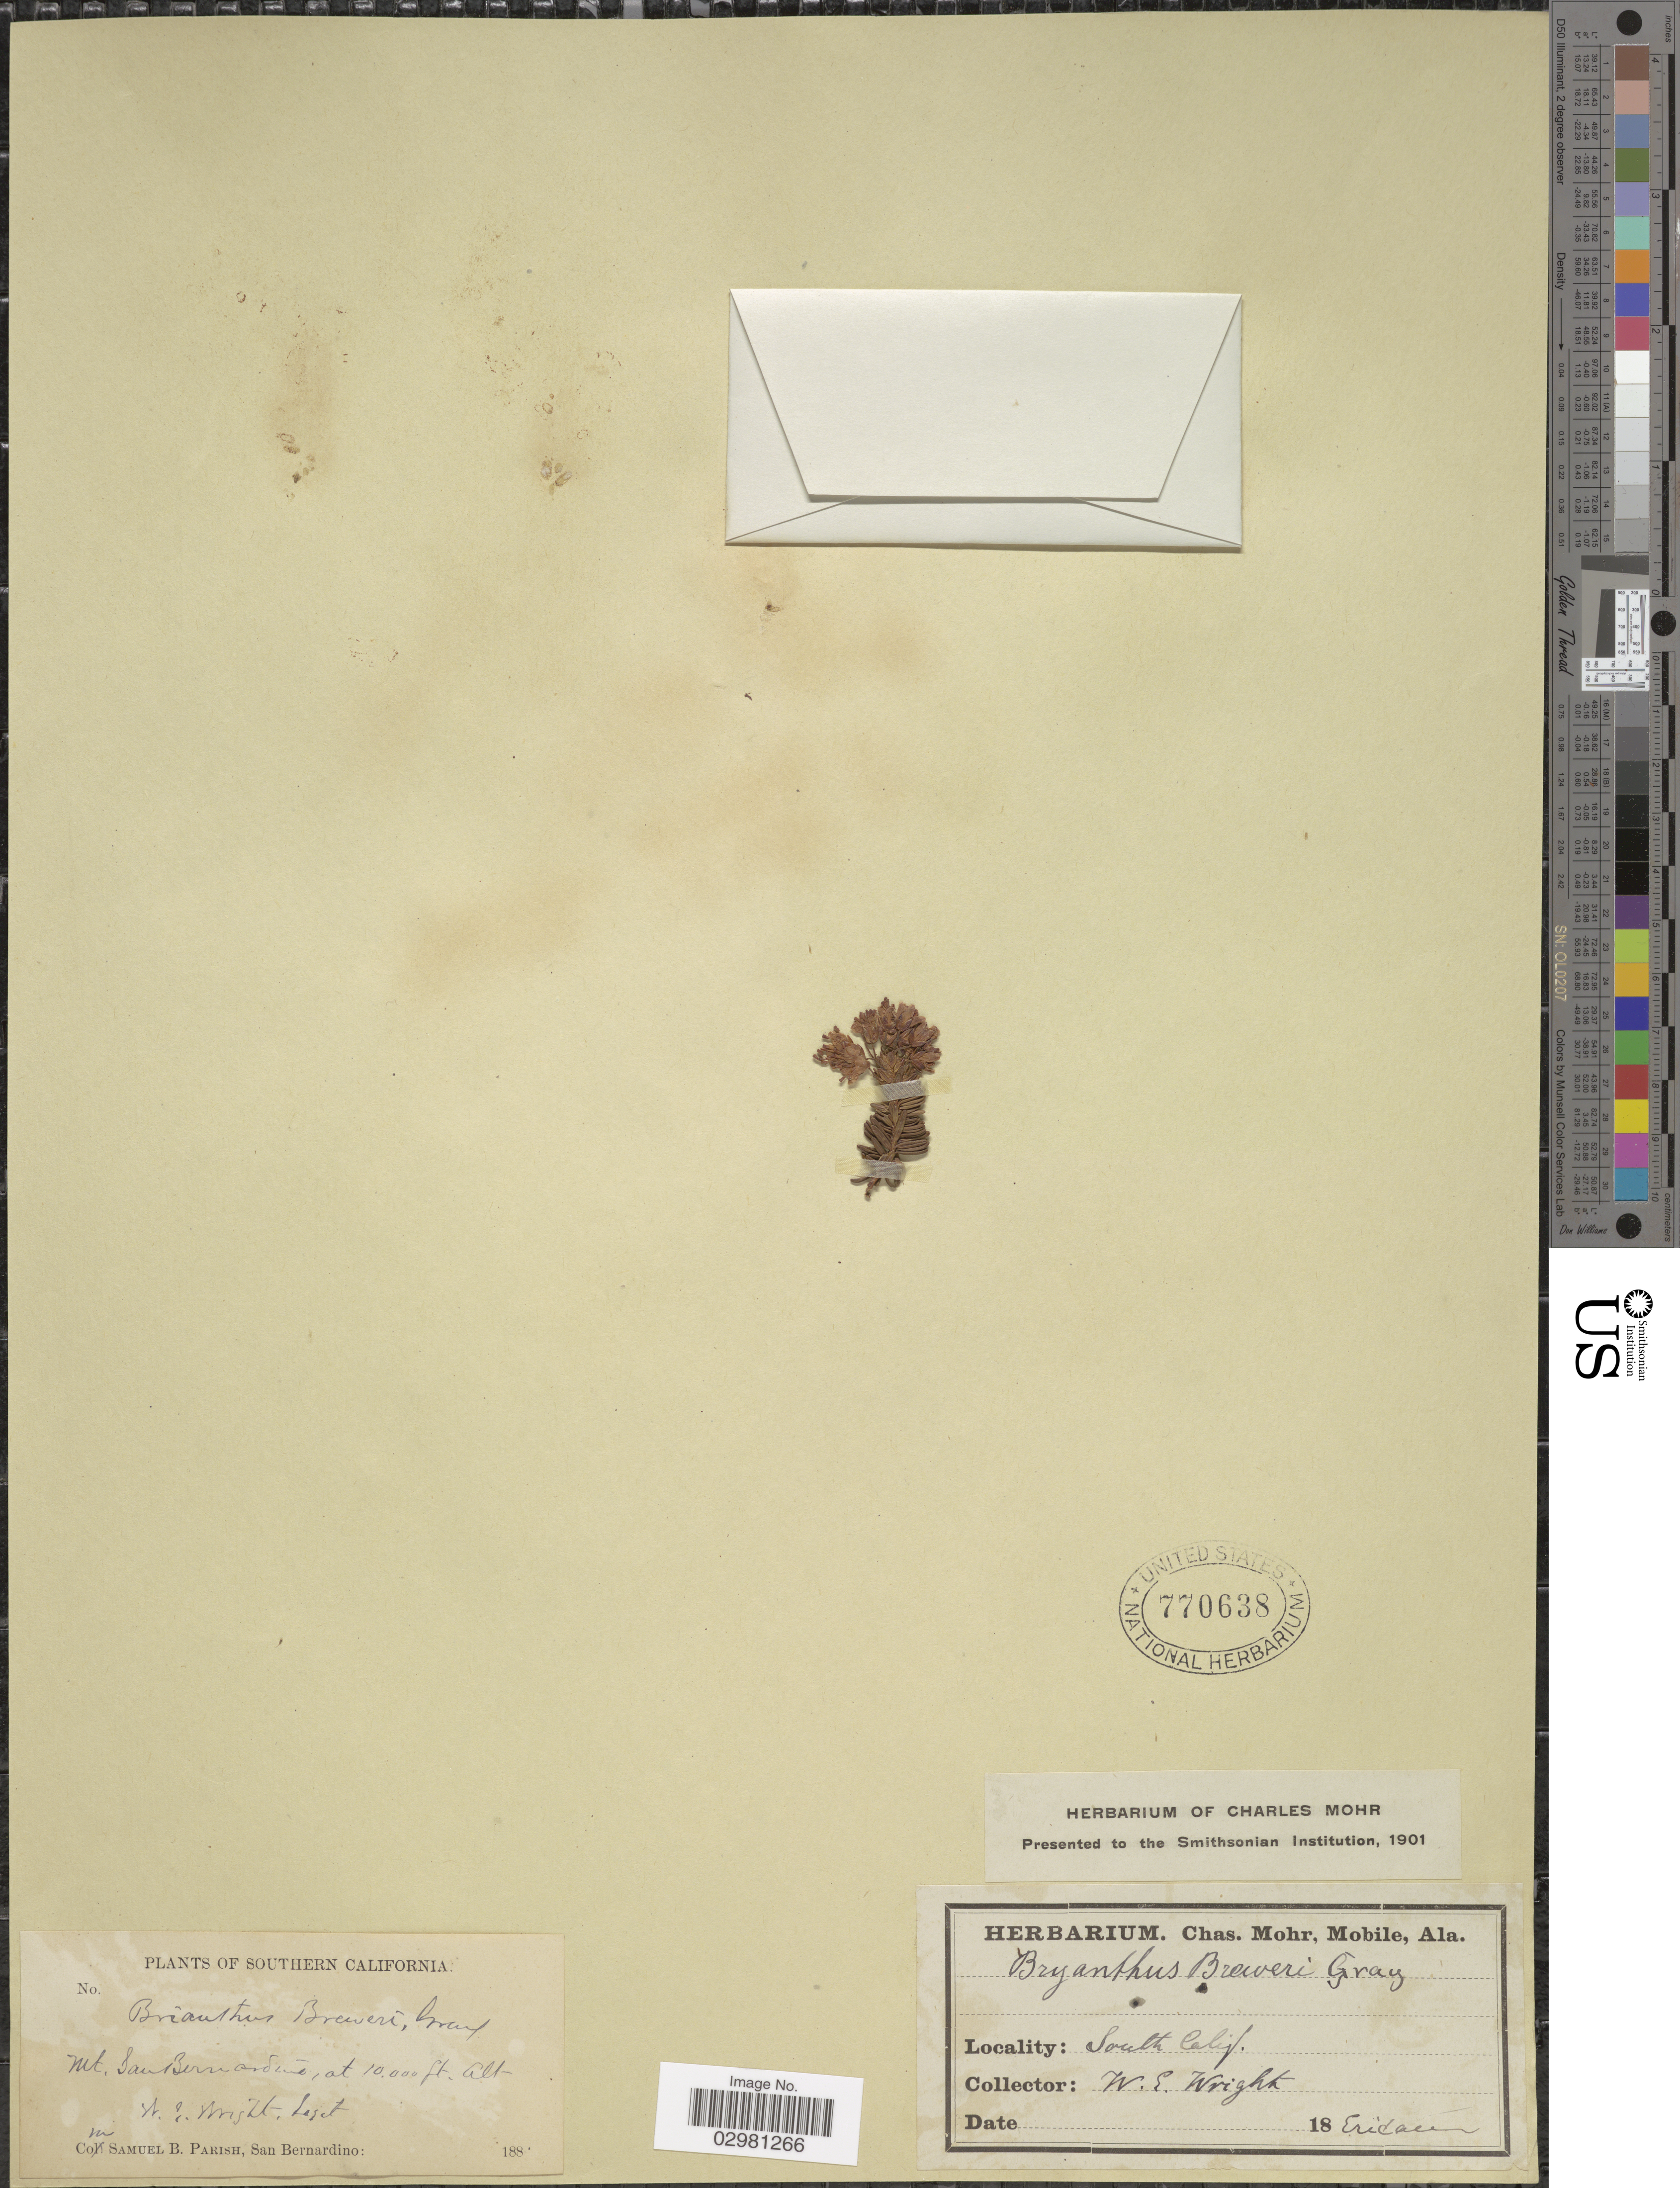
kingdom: Plantae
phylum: Tracheophyta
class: Magnoliopsida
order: Ericales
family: Ericaceae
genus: Phyllodoce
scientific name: Phyllodoce breweri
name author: (A. Gray) A. Heller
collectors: W. Wright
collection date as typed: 188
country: United States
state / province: California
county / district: San Bernardino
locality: Southern California, Mt. San Bernardino.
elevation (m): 3048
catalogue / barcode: US 770638